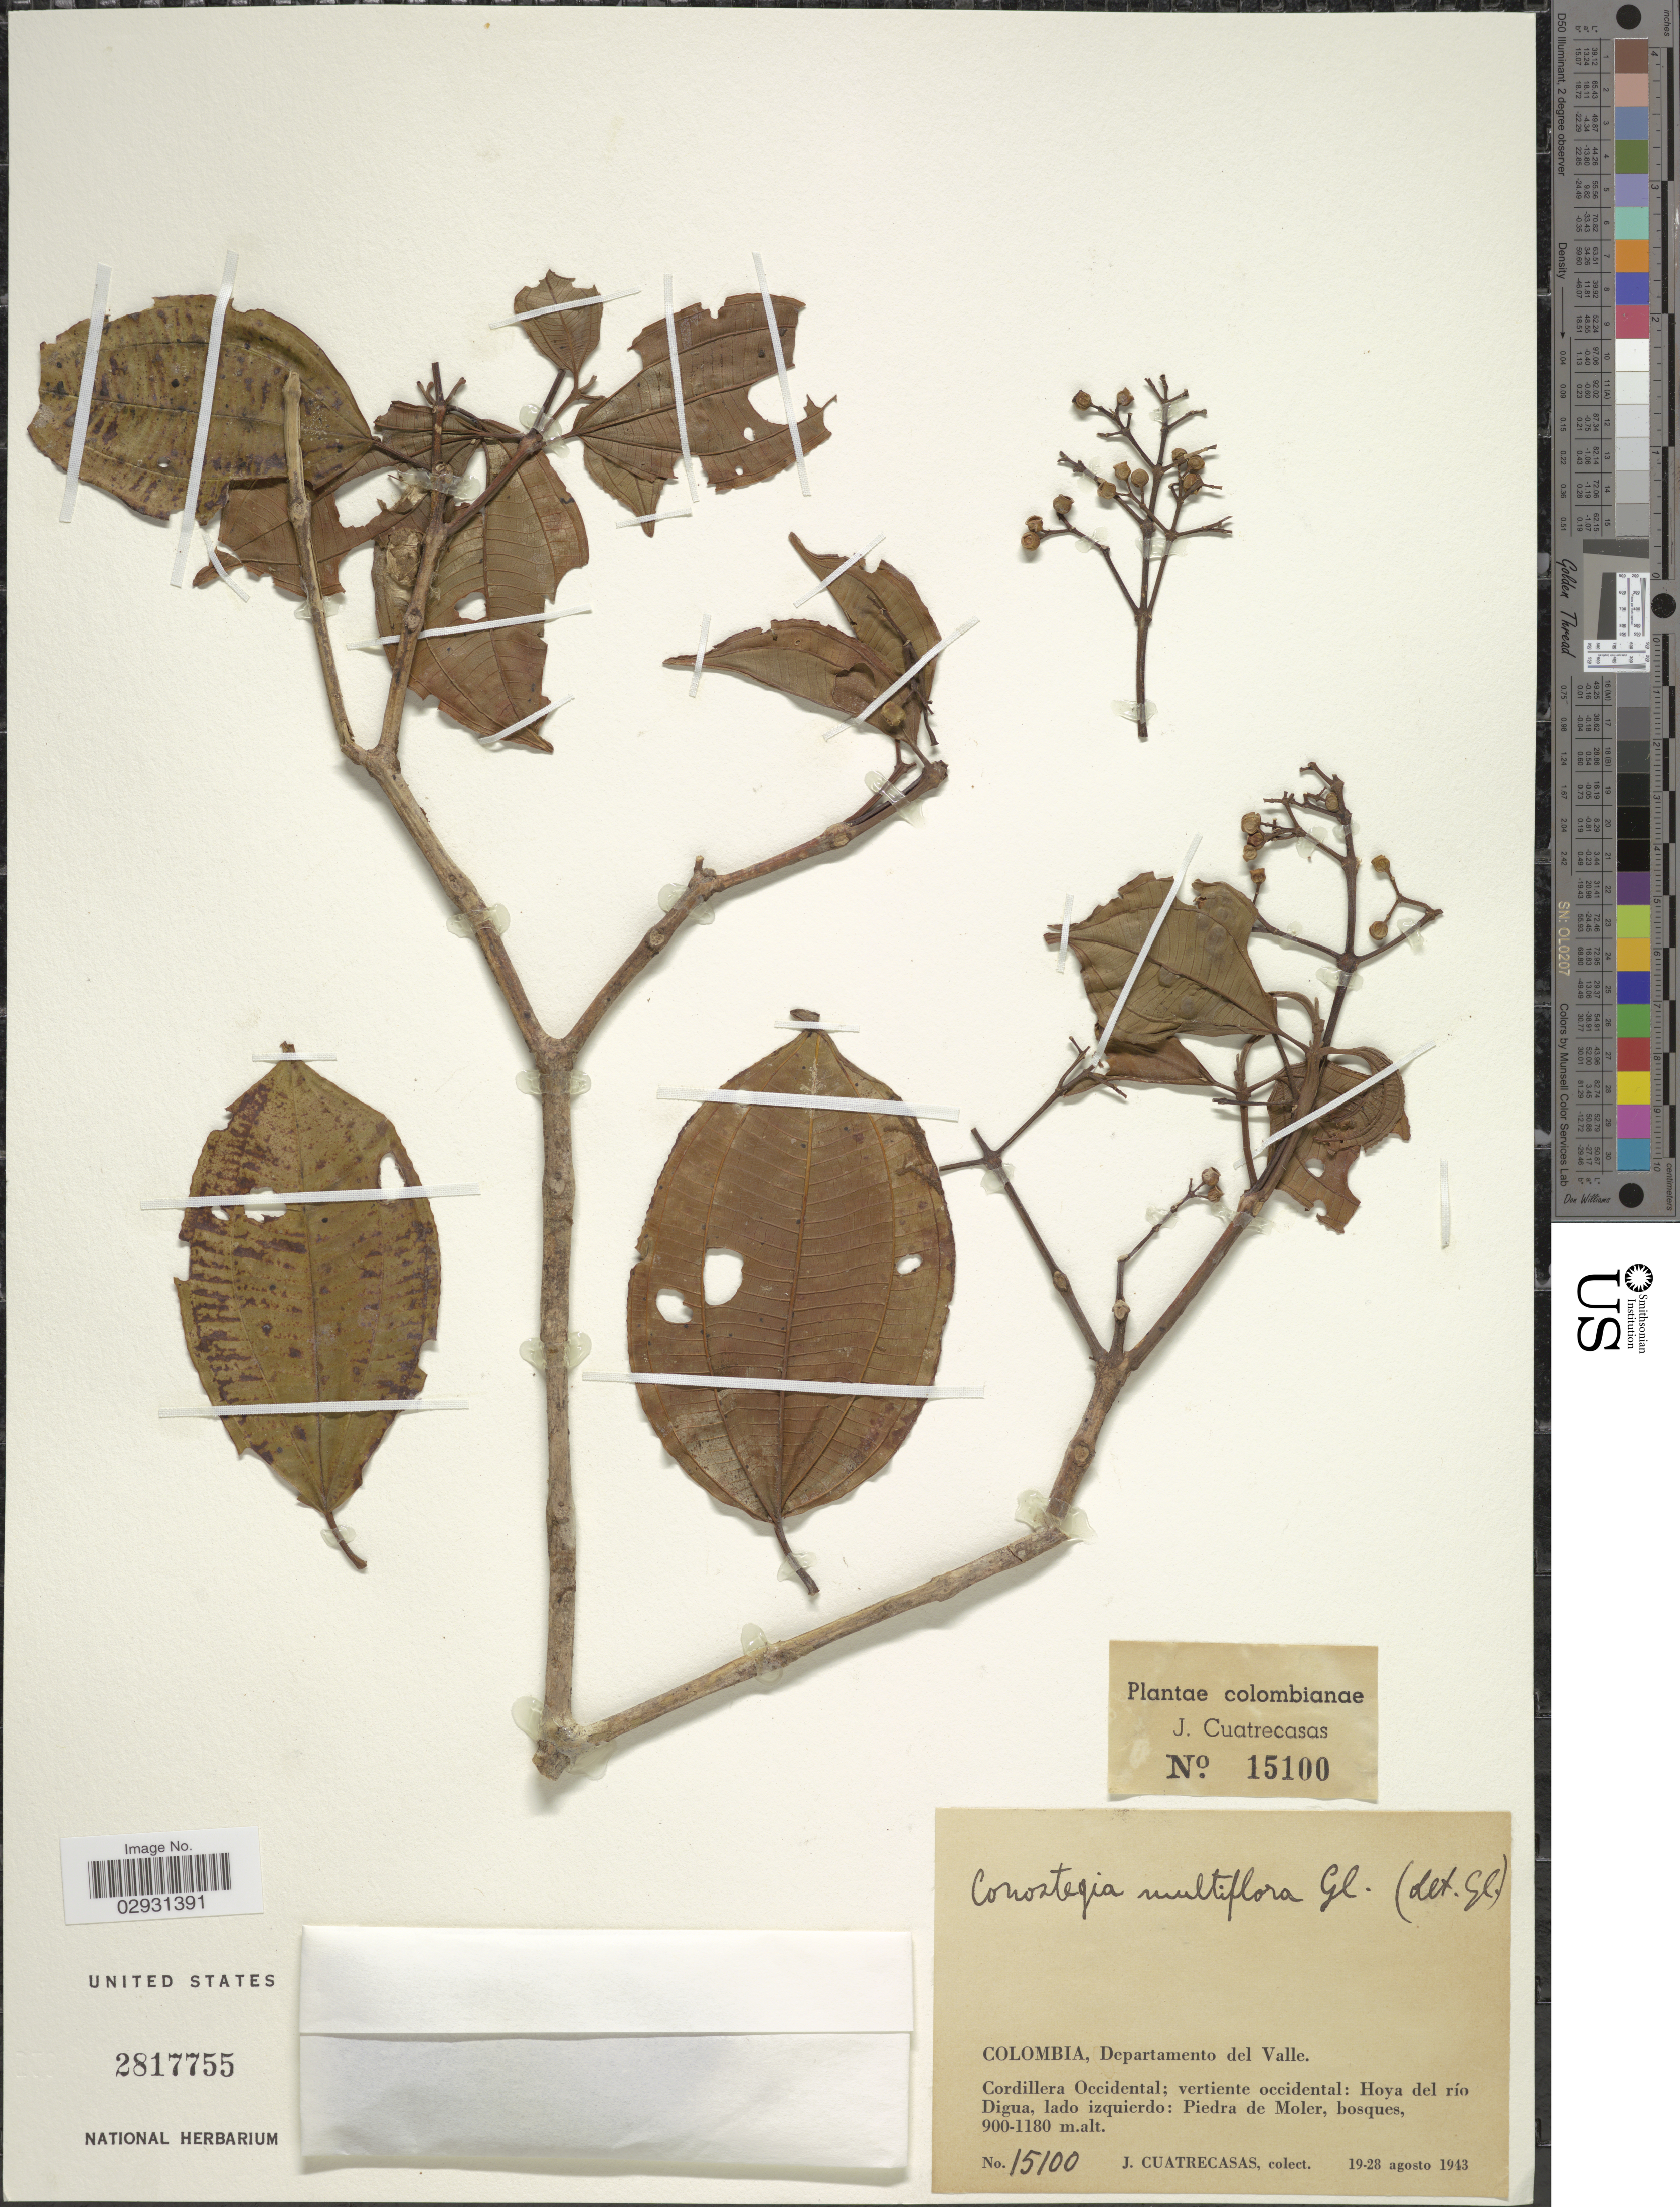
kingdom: Plantae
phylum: Tracheophyta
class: Magnoliopsida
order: Myrtales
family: Melastomataceae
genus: Conostegia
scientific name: Conostegia montana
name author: (Sw.) D. Don ex DC.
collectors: J. Cuatrecasas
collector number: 15100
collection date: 1943-08-19/1943-08-28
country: Colombia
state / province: Valle del Cauca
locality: Departamento del Valle. Cordillera Occidental; vertiente occidental: Hoya del río Digua, lado izquierdo: Piedra de Moler, bosques.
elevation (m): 900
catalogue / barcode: US 2817755